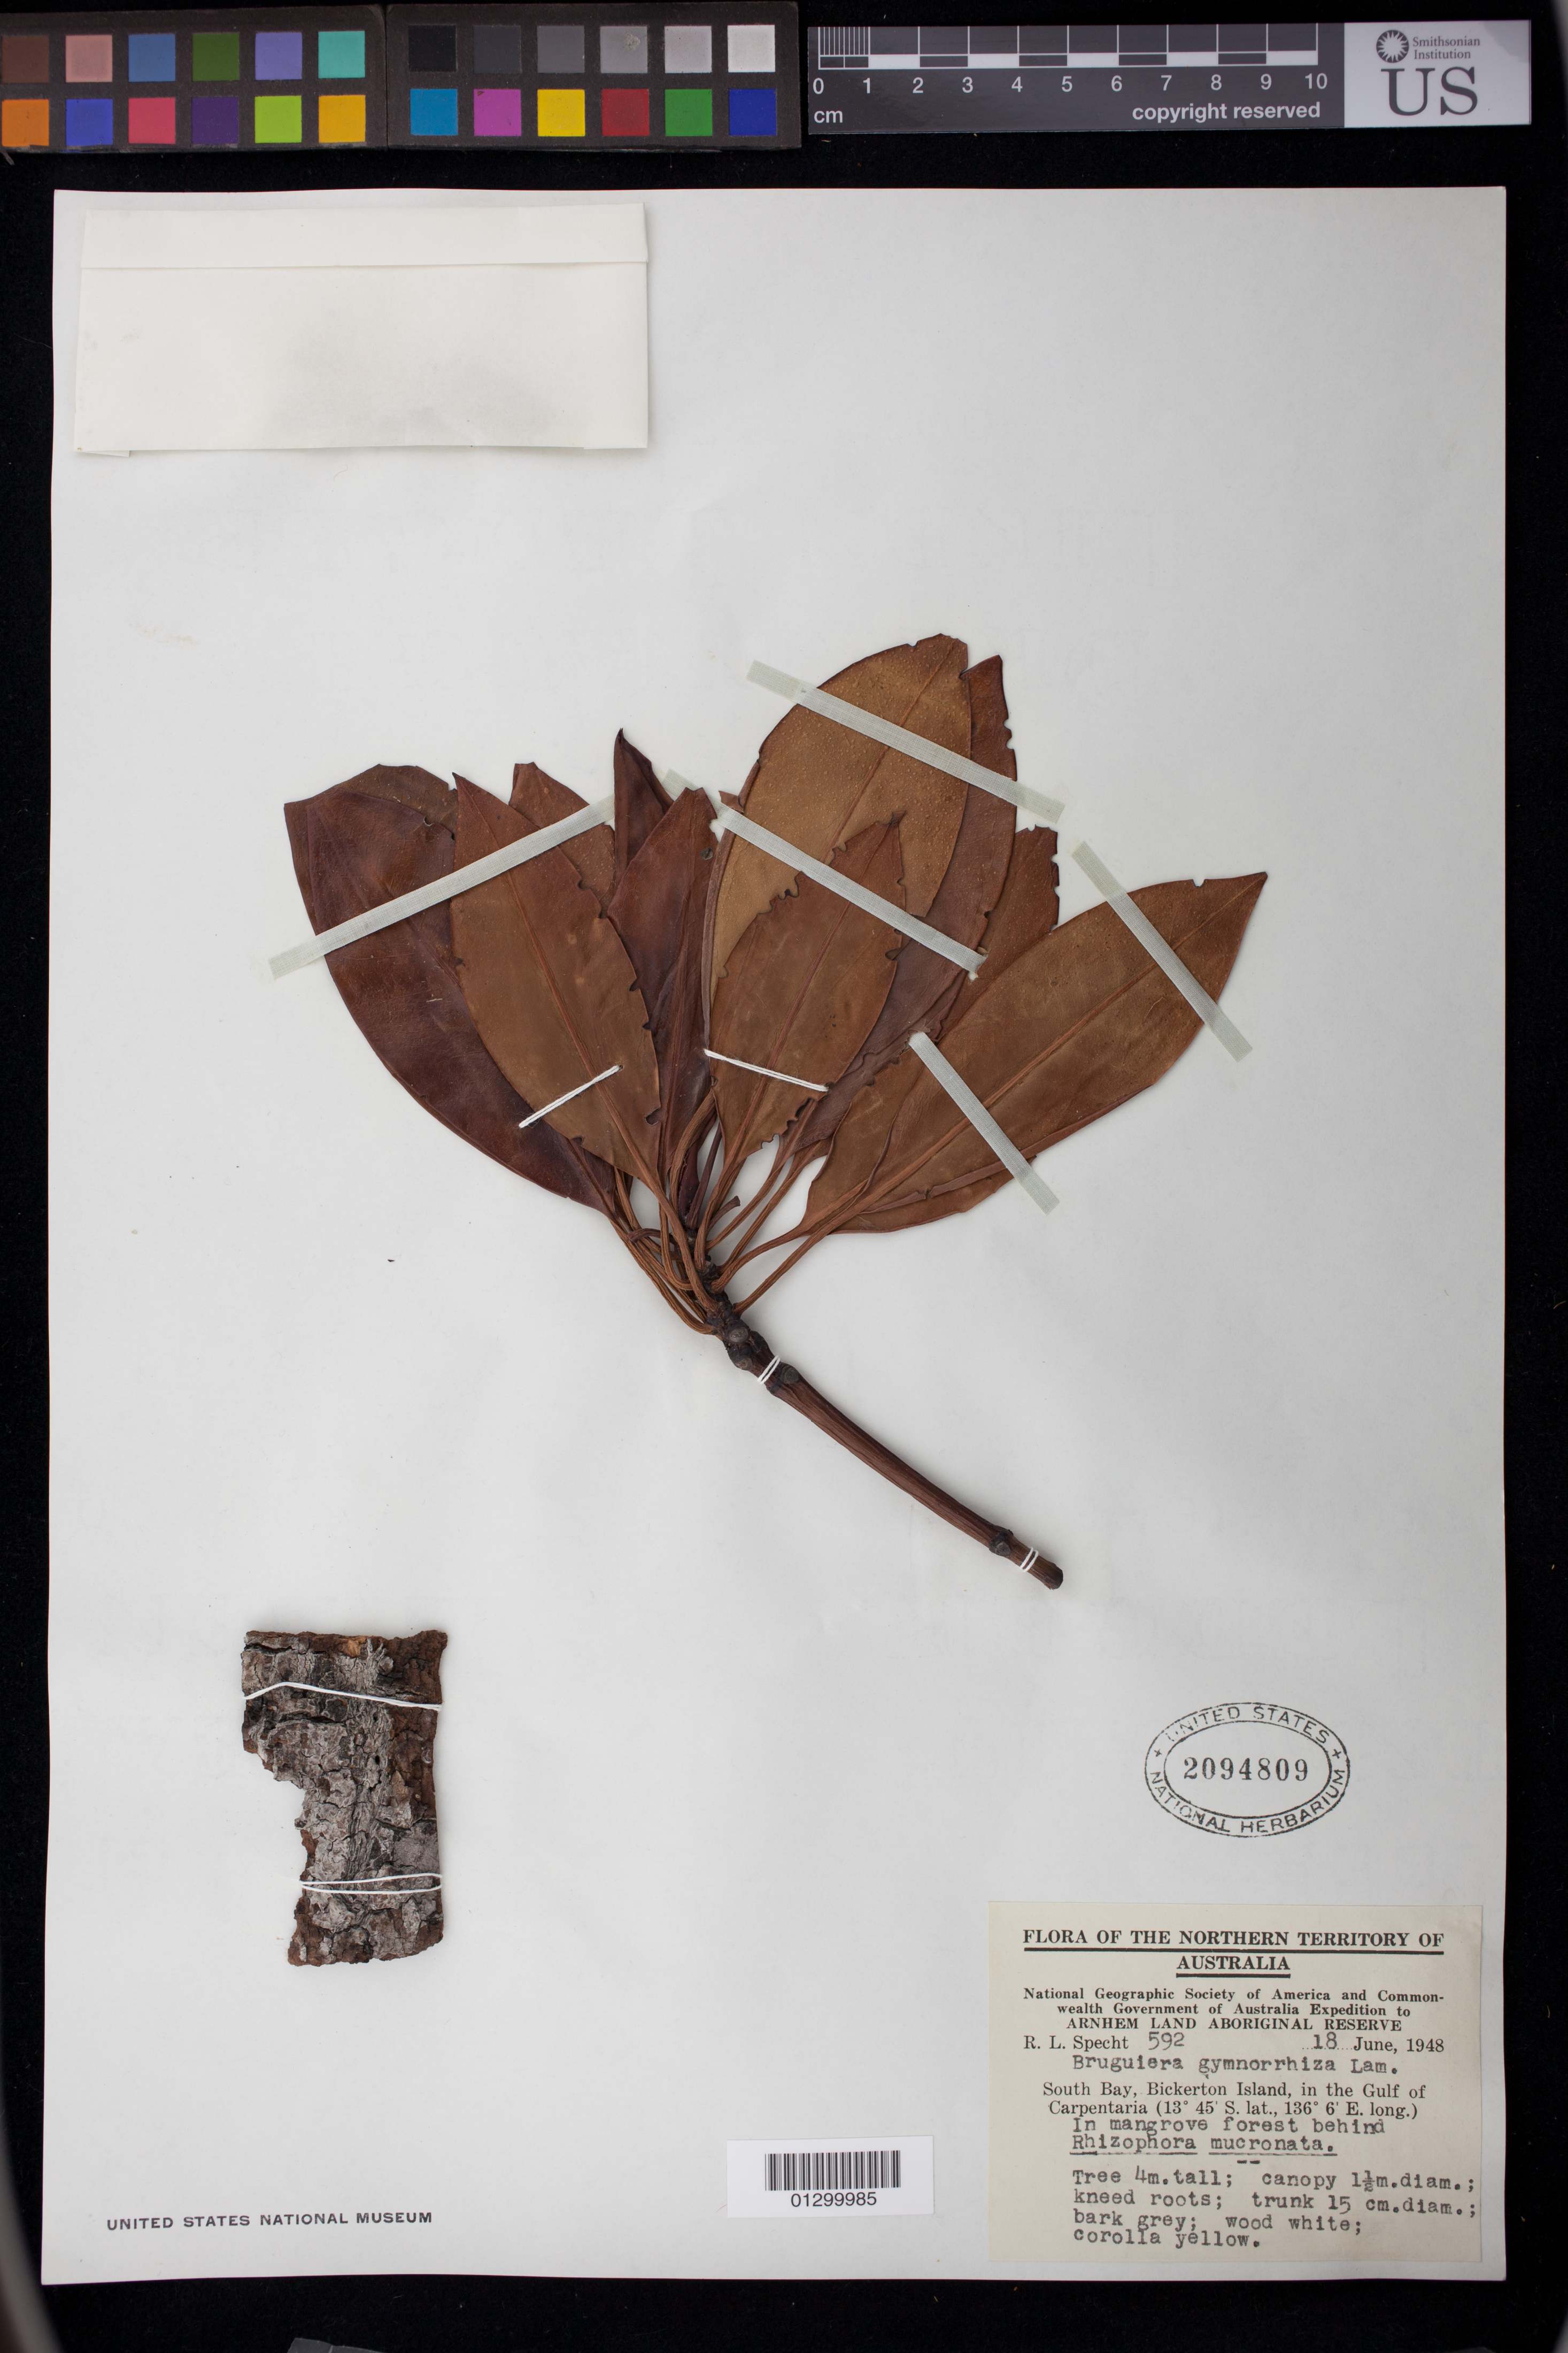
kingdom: Plantae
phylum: Tracheophyta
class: Magnoliopsida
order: Malpighiales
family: Rhizophoraceae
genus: Bruguiera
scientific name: Bruguiera gymnorhiza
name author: (L.) Savigny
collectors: R. L. Specht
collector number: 592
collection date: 1948-06-18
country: Australia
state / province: Northern Territory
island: Bickerton Island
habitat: In mangrove forest behind Rhizophora mucronata.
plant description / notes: Tree 4 m. tall; canopy 1.5 m. diam.; kneed roots; trunk15 cm. diam.; bark grey; wood white; corolla yellow.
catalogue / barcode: US 2094809